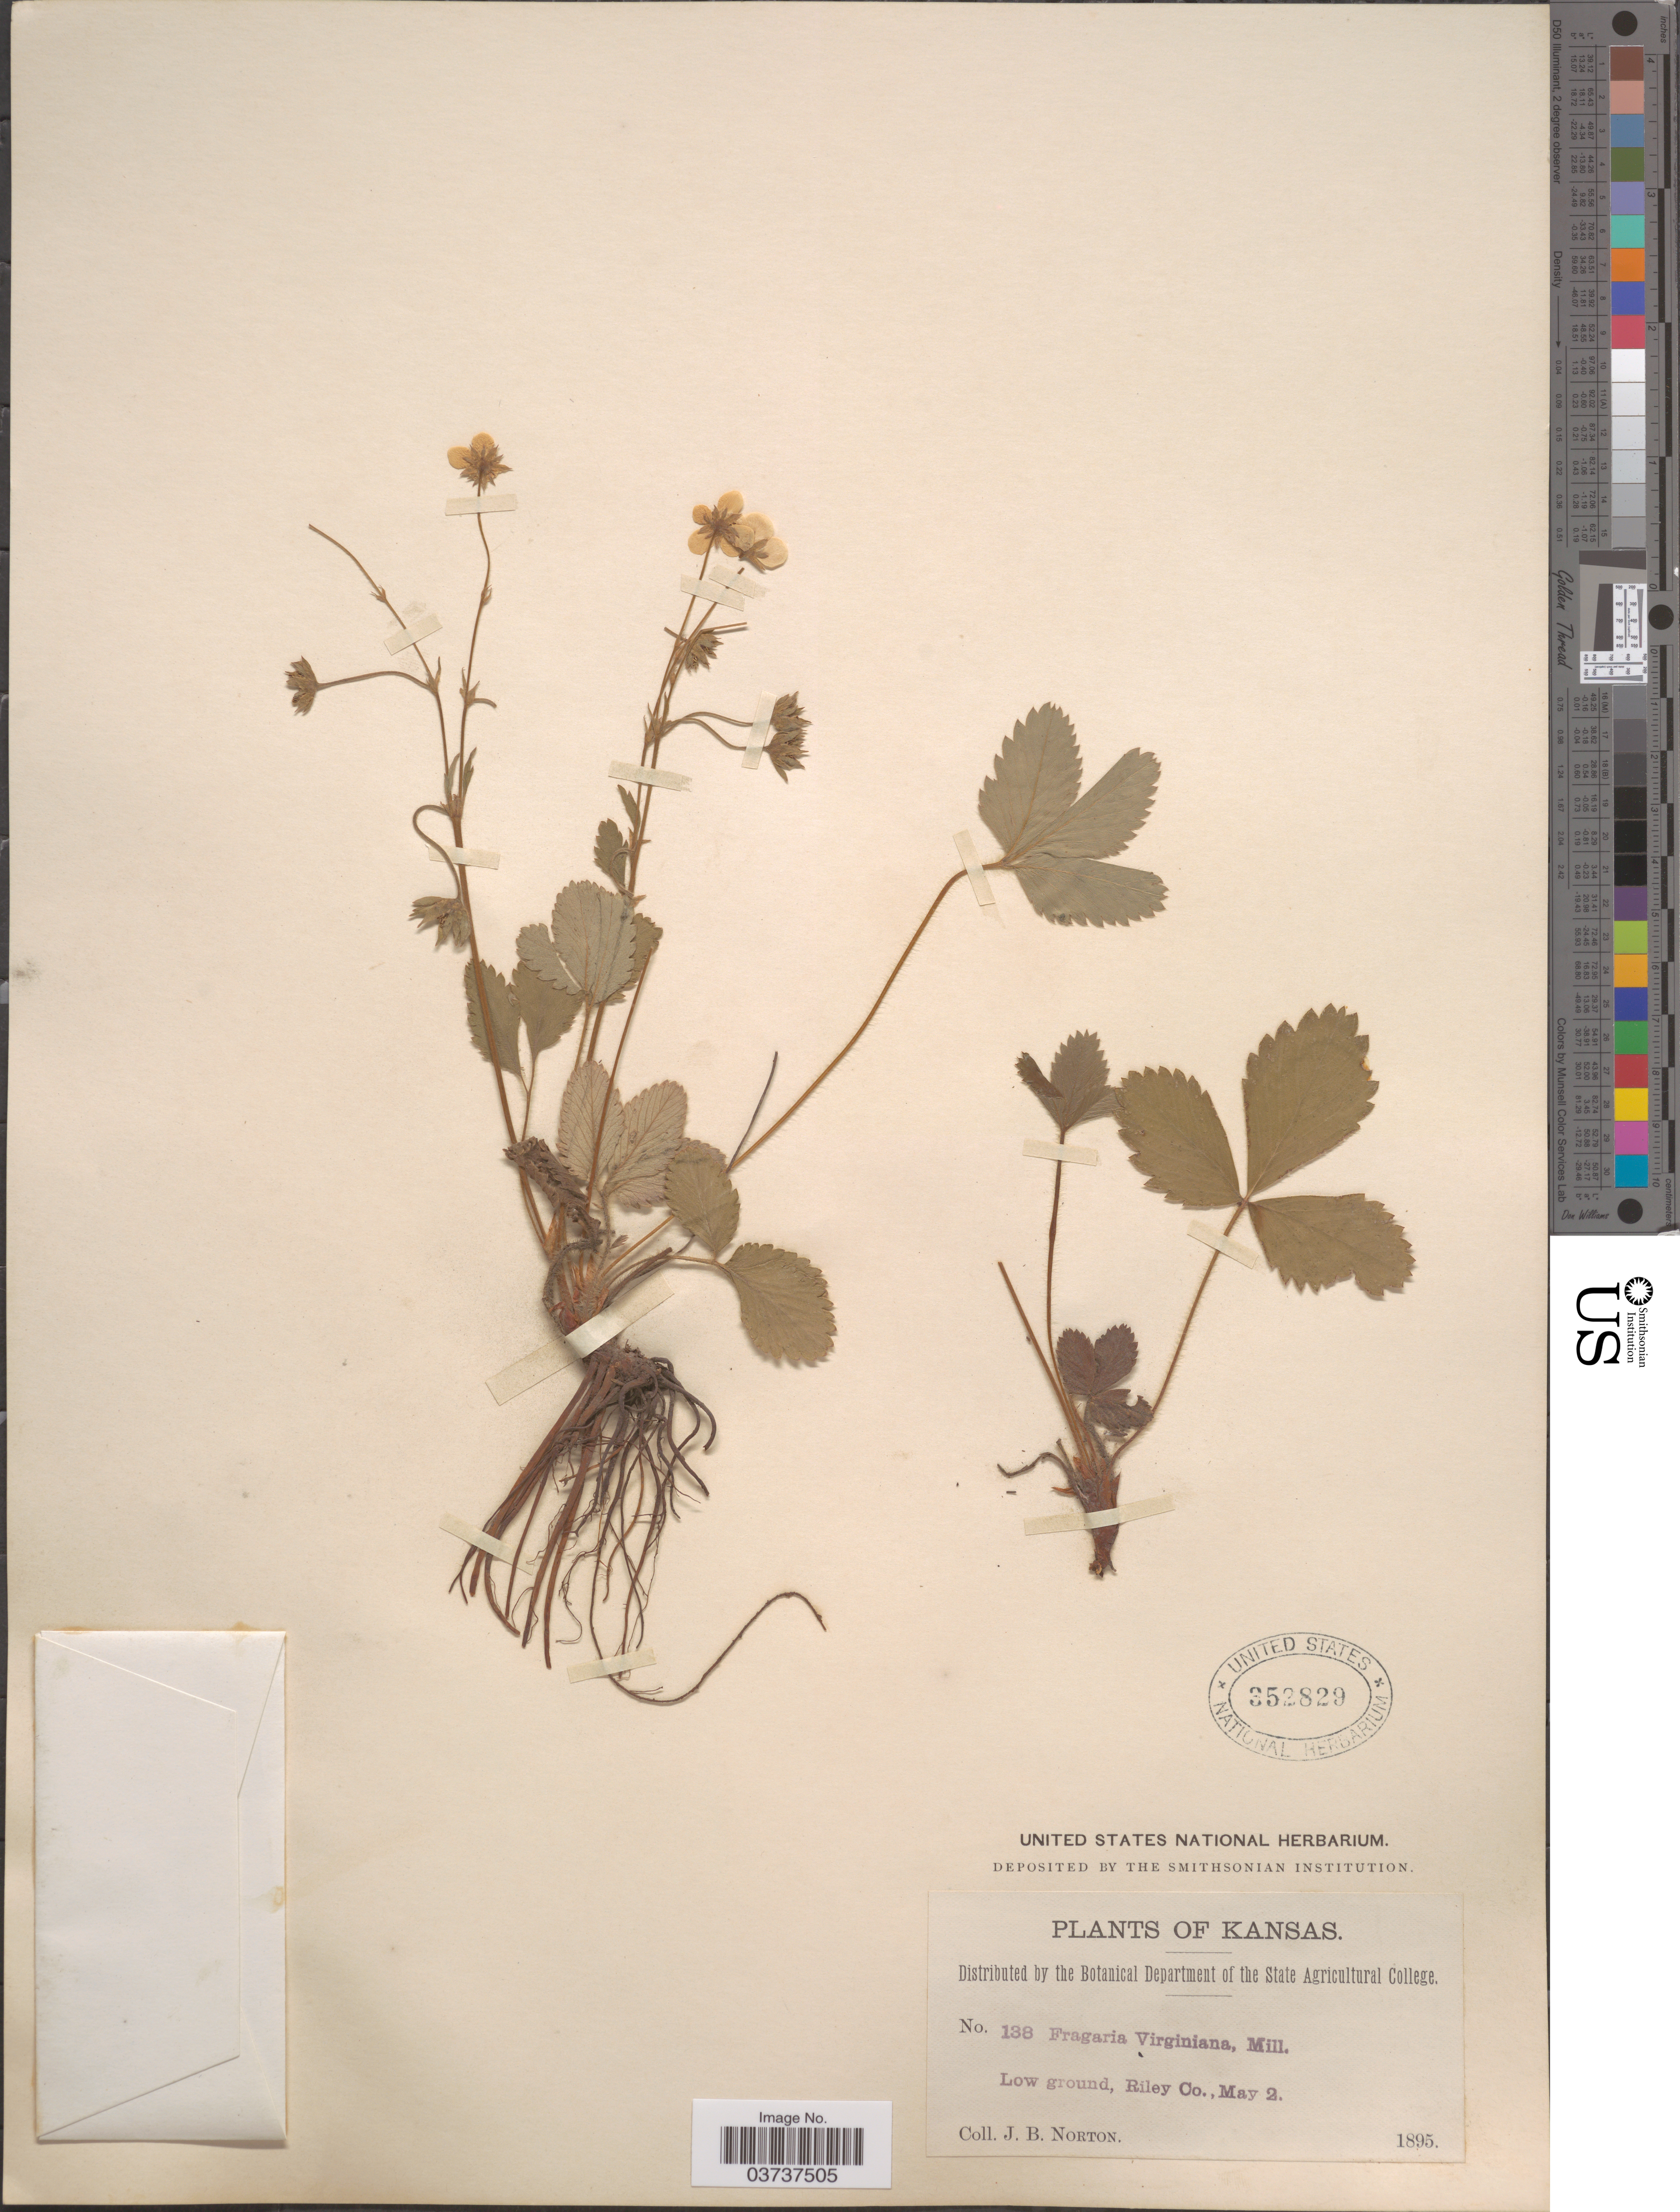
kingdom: Plantae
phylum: Tracheophyta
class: Magnoliopsida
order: Rosales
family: Rosaceae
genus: Fragaria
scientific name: Fragaria virginiana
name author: Mill.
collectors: J. B. Norton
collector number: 138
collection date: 1895-05-02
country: United States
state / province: Kansas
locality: Riley Co.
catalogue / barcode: US 352829